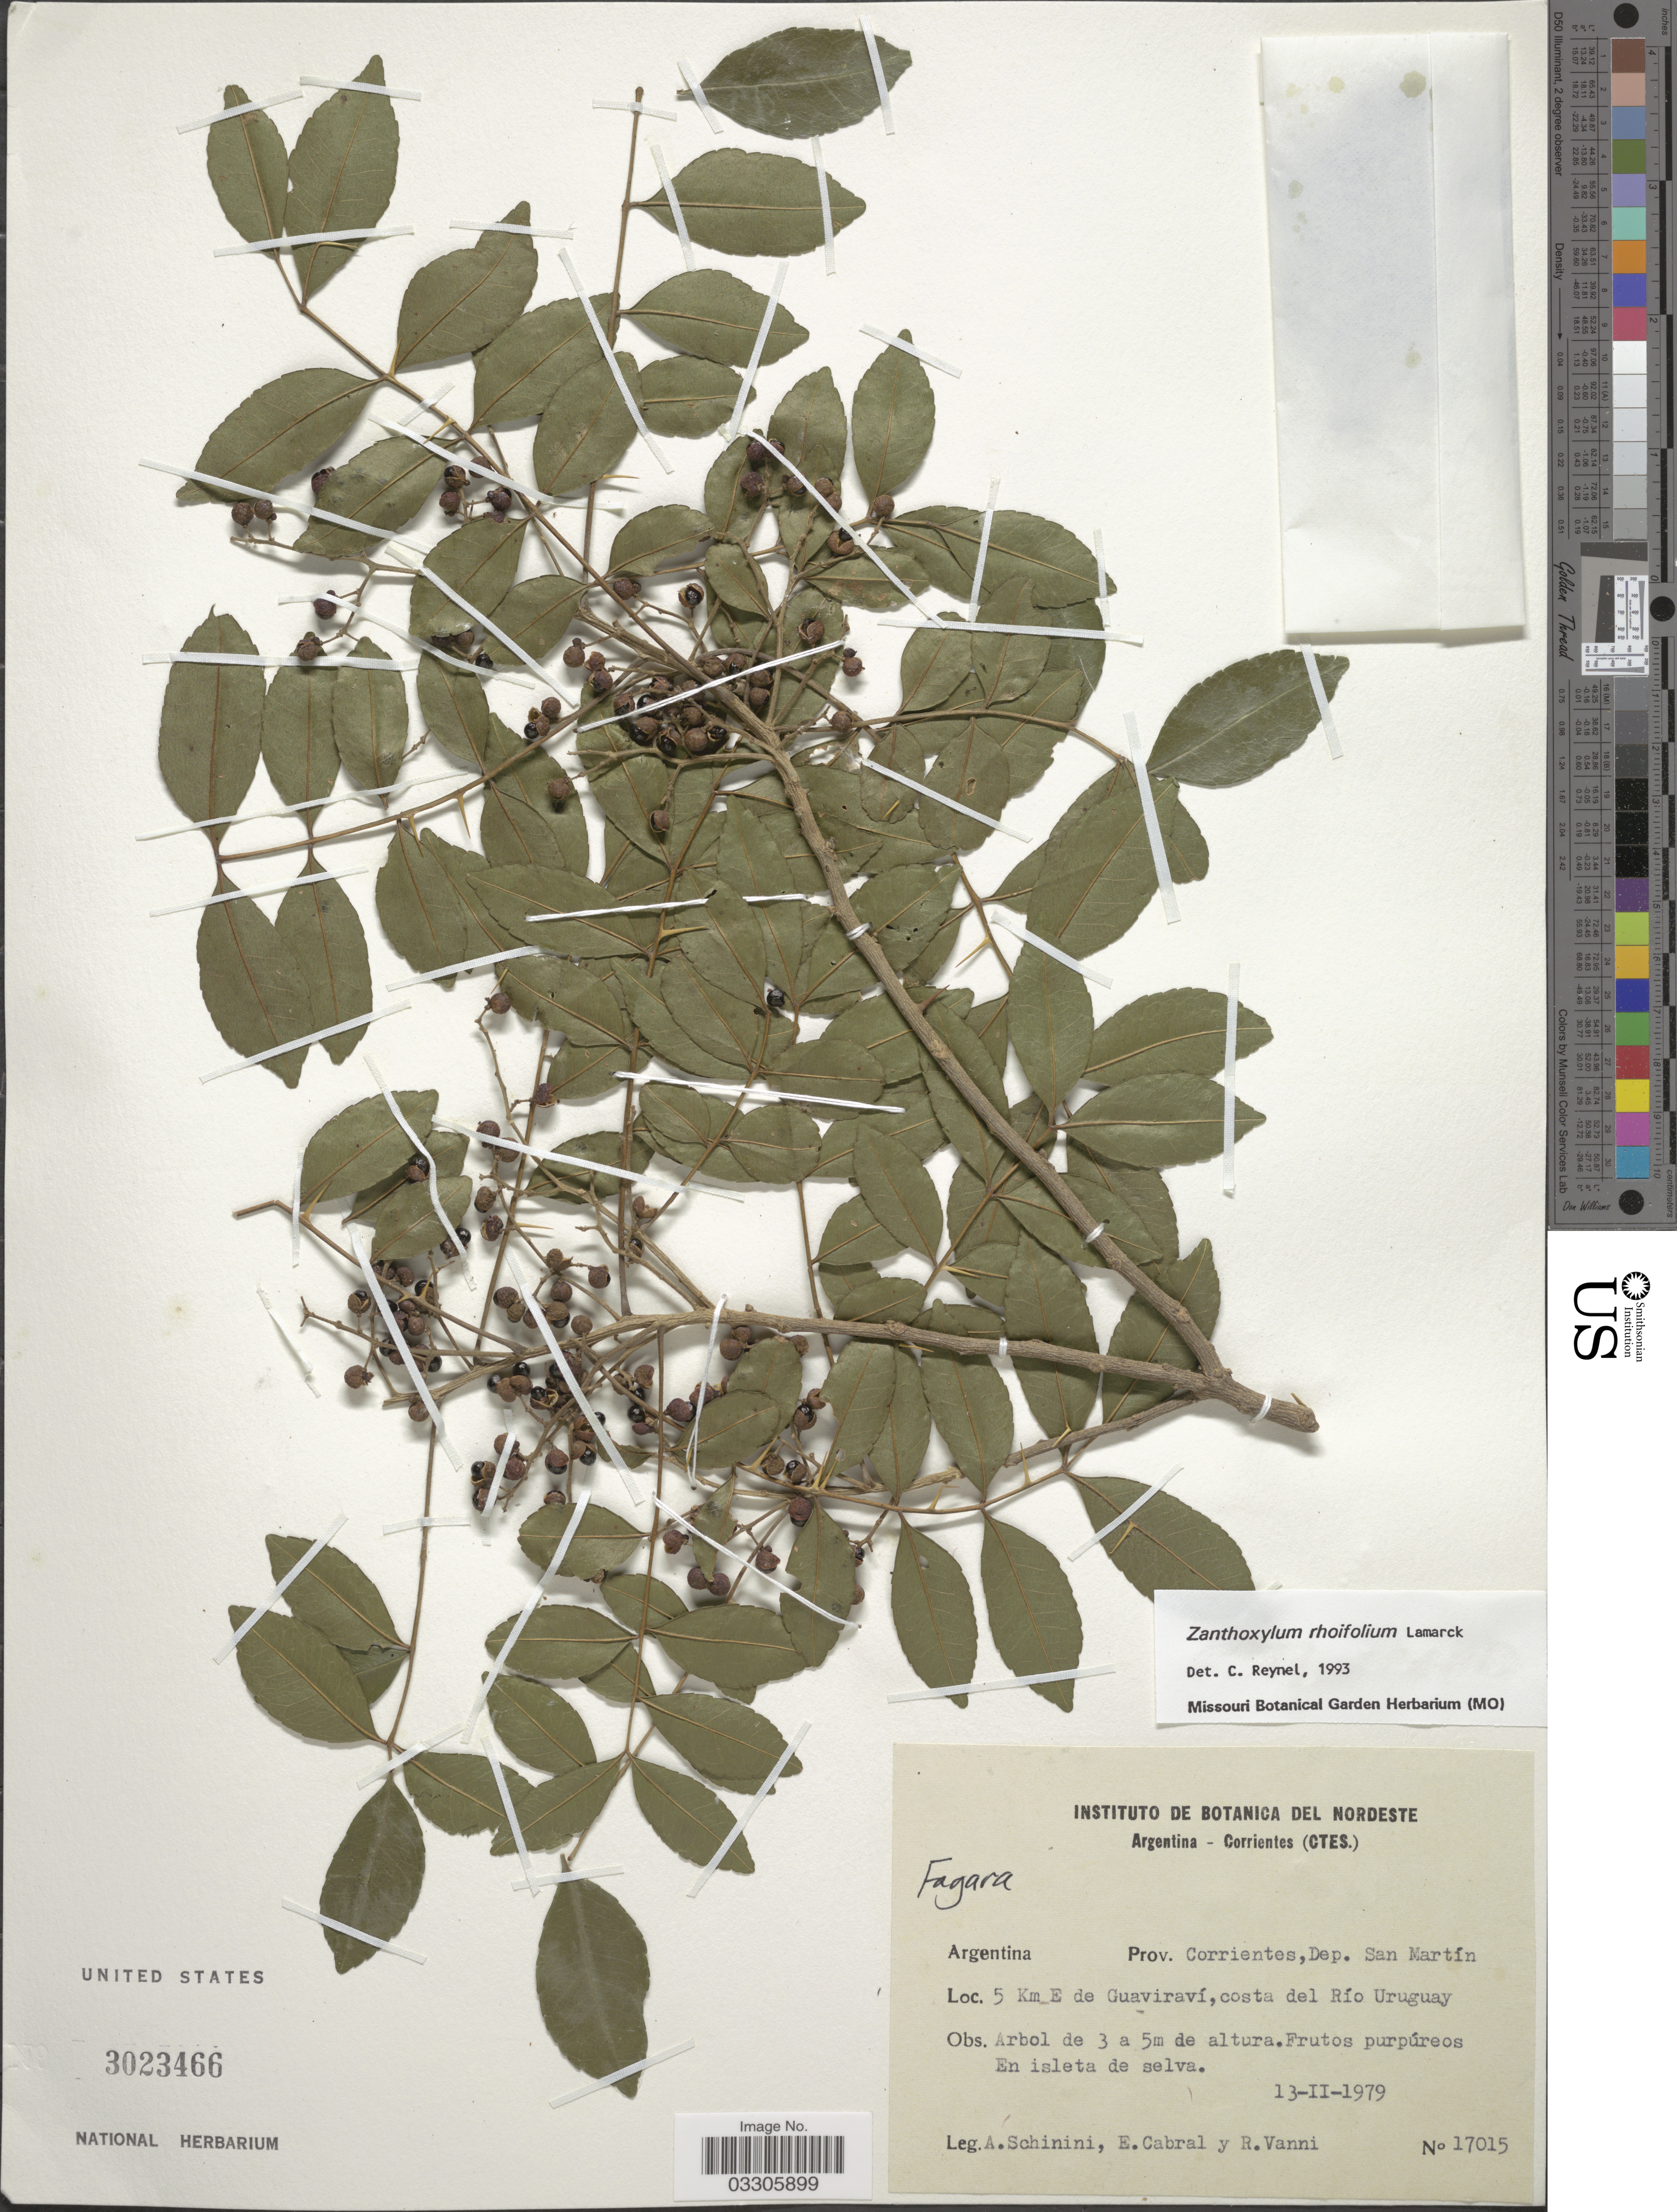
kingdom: Plantae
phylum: Tracheophyta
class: Magnoliopsida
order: Sapindales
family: Rutaceae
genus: Zanthoxylum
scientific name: Zanthoxylum rhoifolium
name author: Lam.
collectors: A. Schinini, E. Cabral & R. Vanni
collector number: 17015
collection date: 1979-02-13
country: Argentina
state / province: Corrientes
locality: Dep. San Martín, 5 Km E de Guaviraví, costa del Río Uruguay.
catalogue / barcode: US 3023466